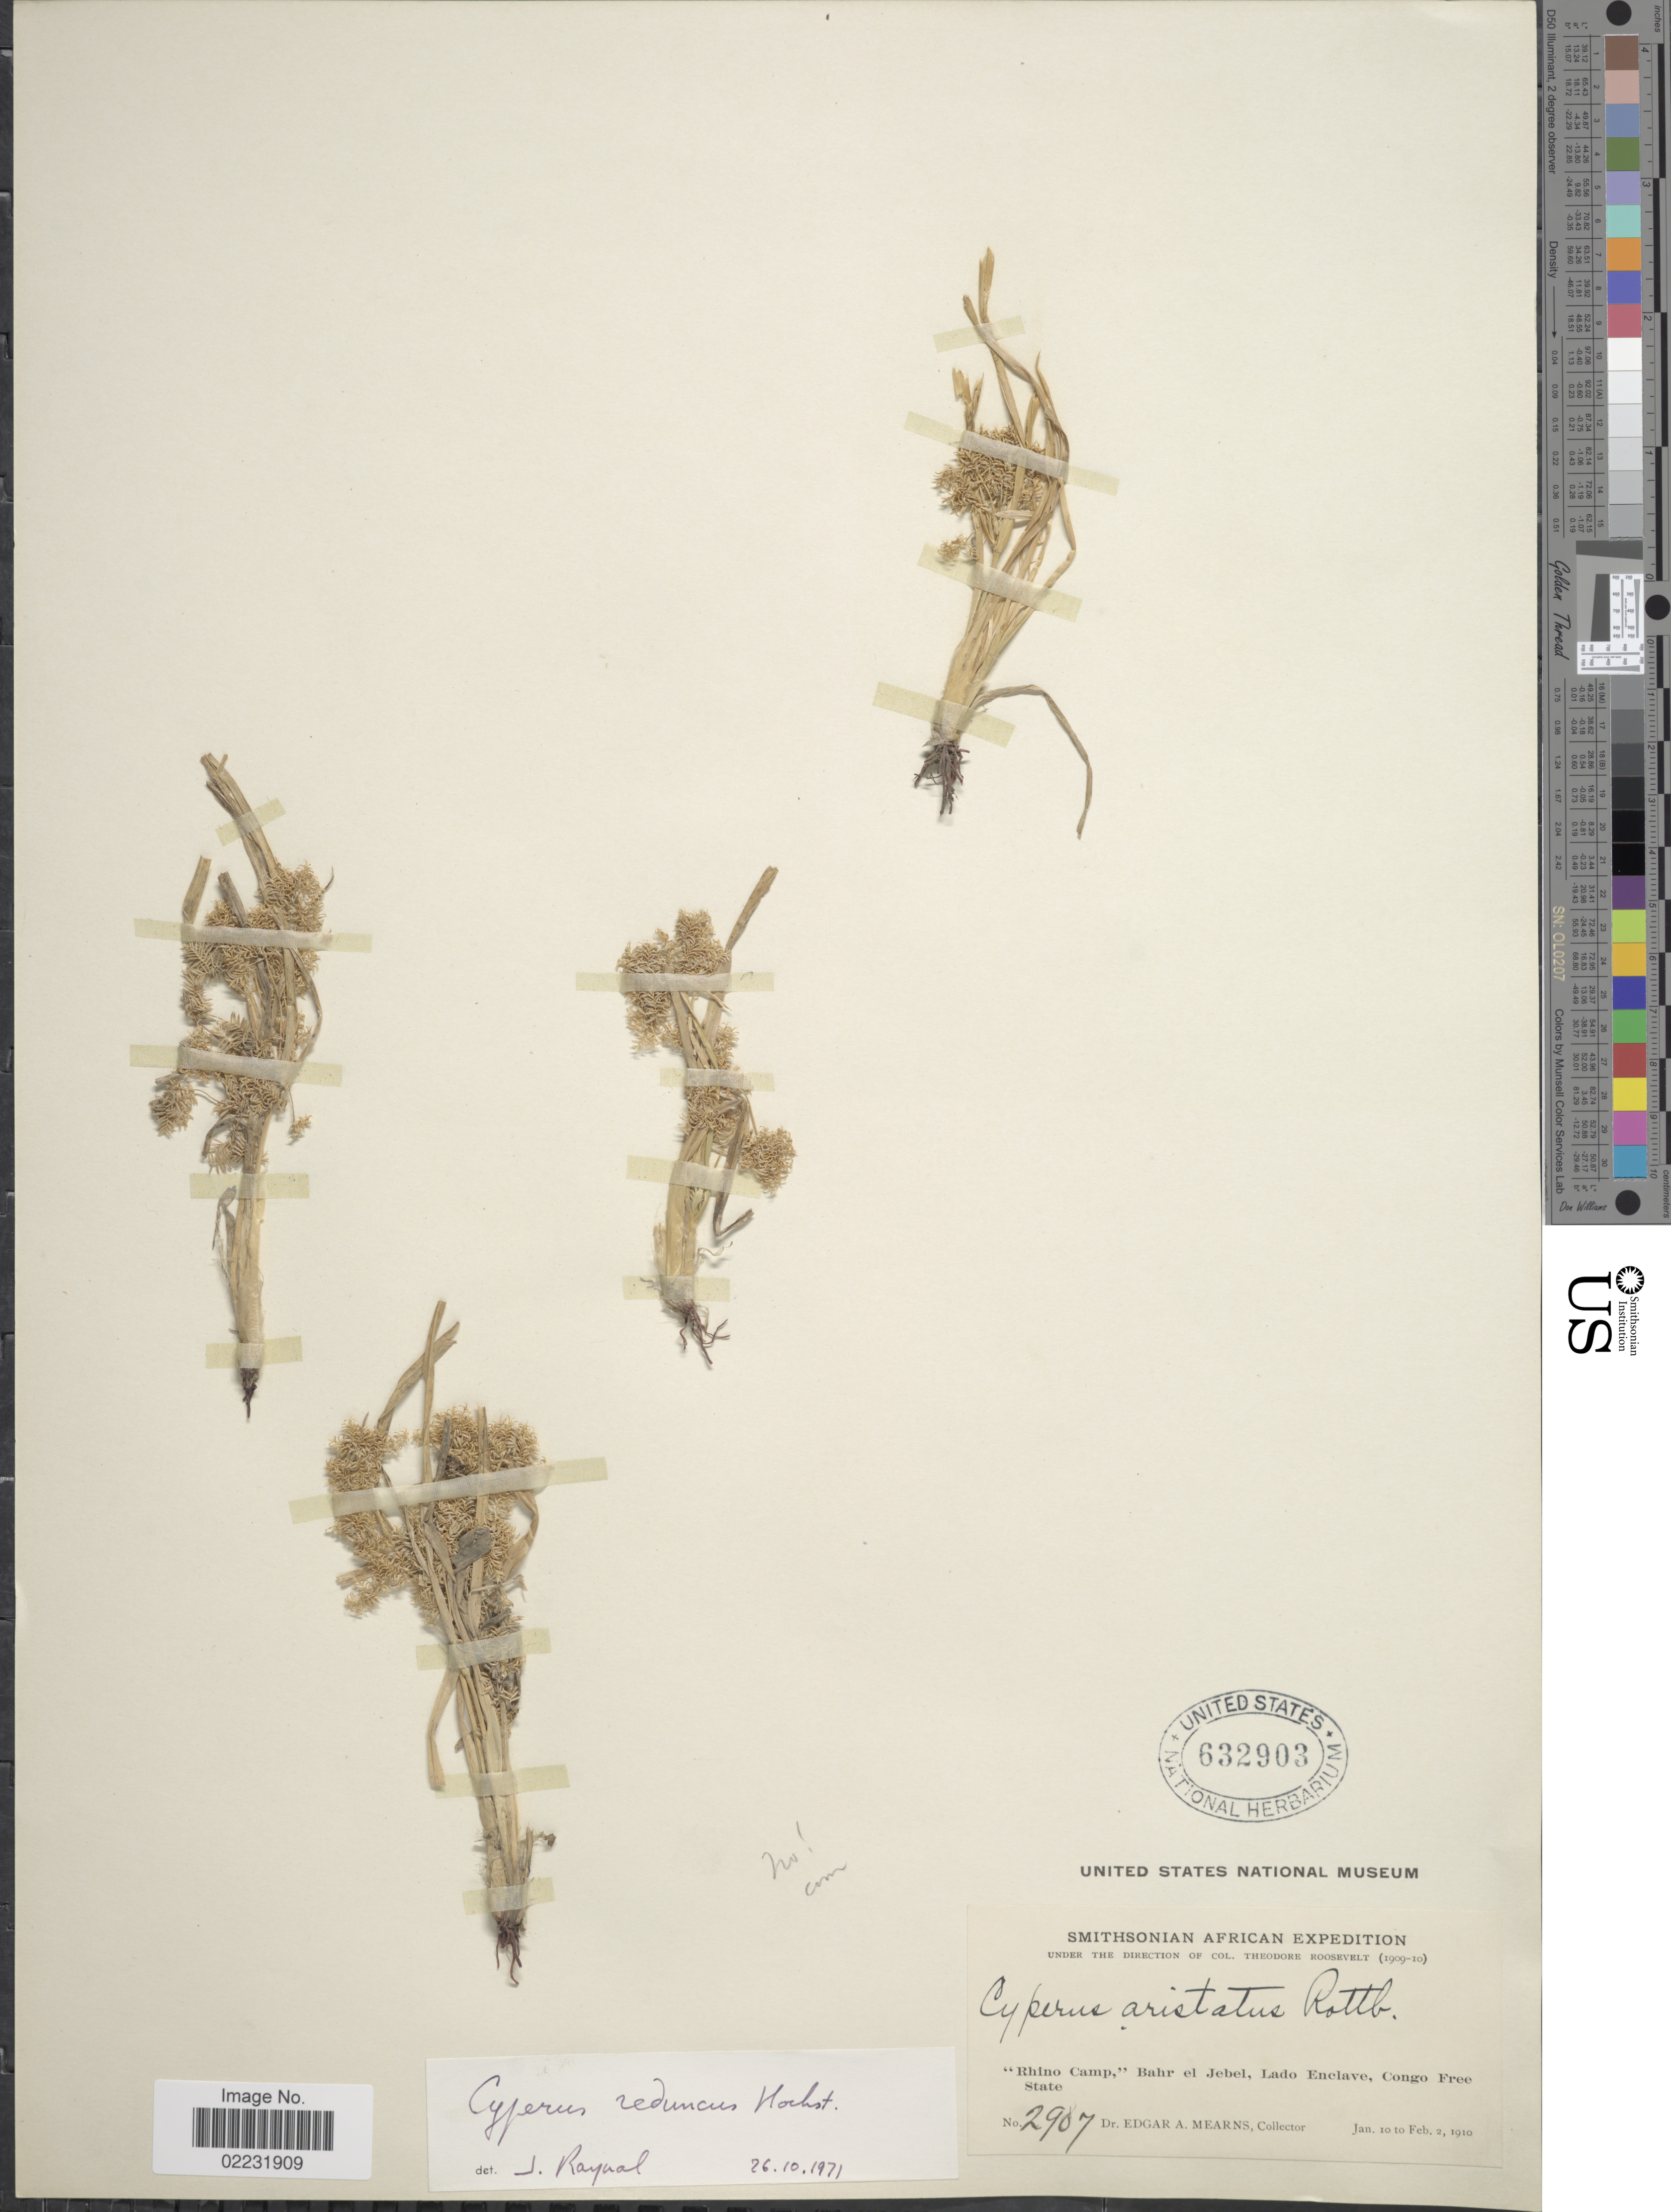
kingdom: Plantae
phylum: Tracheophyta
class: Liliopsida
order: Poales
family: Cyperaceae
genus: Cyperus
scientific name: Cyperus reduncus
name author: Hochst. ex Boeckeler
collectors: E. A. Mearns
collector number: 2907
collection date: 1910-01-10/1910-02-02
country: South Sudan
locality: Rhino Camp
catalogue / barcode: US 632903